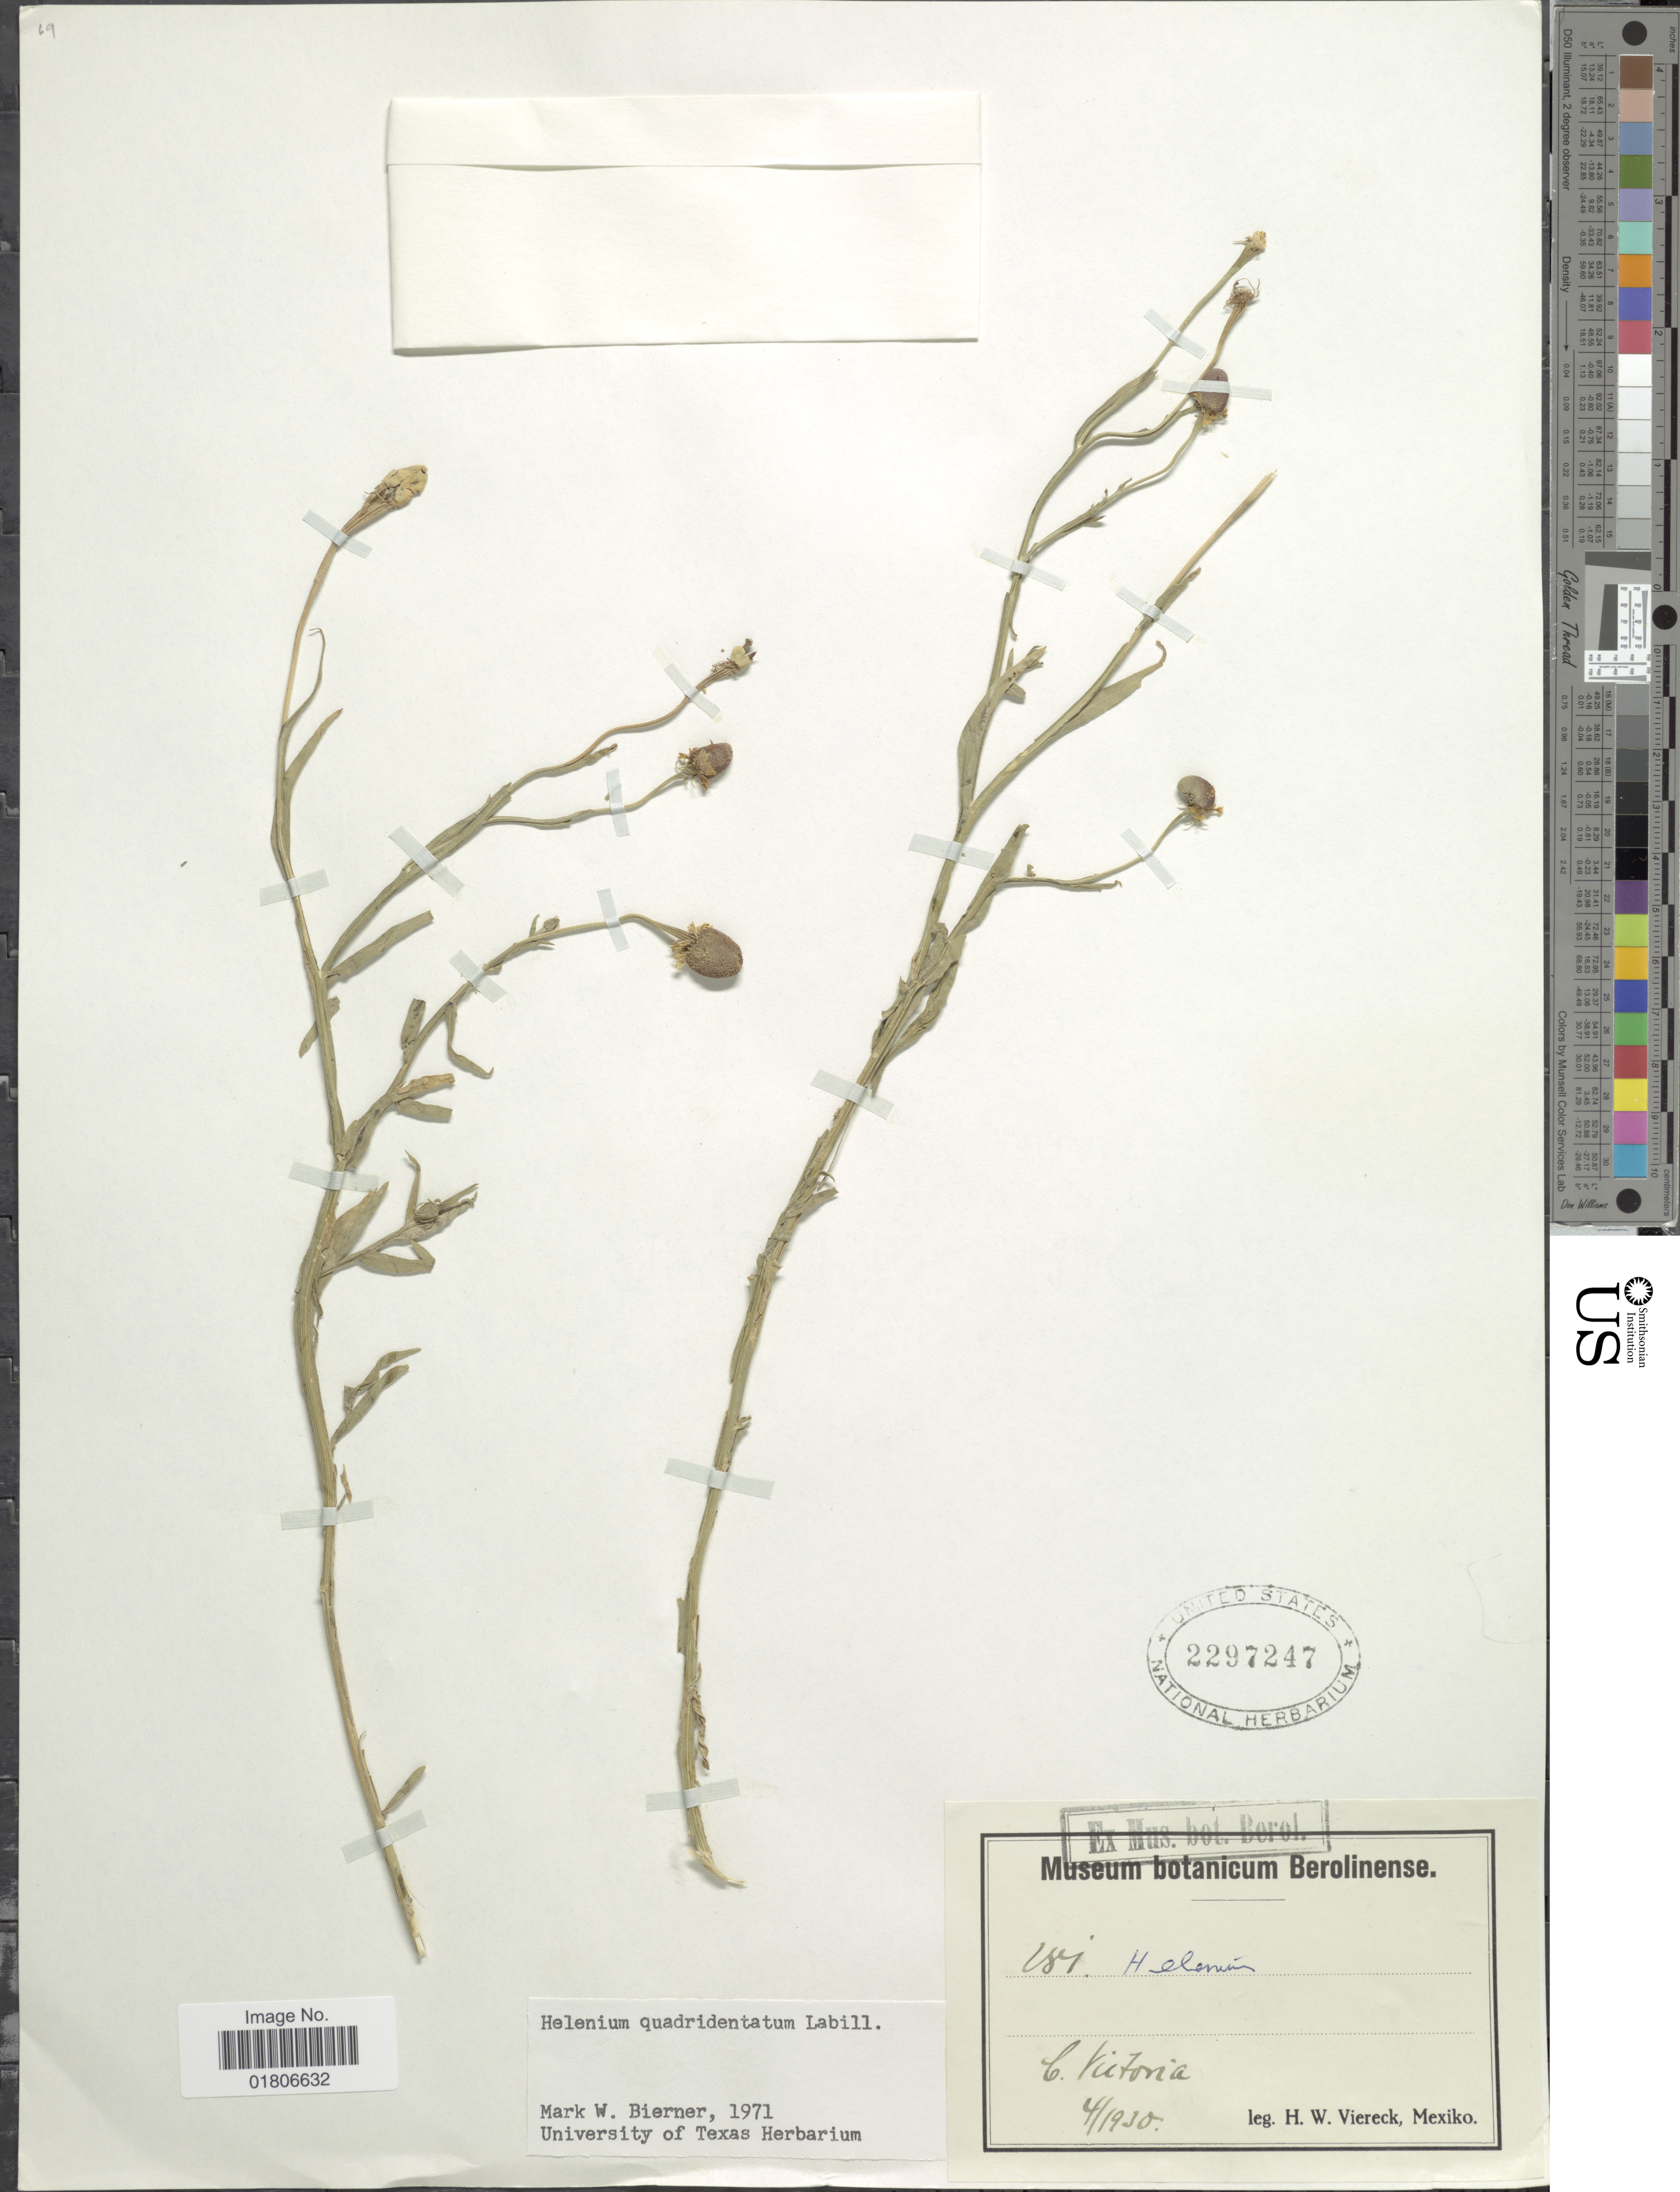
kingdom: Plantae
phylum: Tracheophyta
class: Magnoliopsida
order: Asterales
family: Asteraceae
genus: Helenium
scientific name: Helenium quadridentatum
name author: Labill.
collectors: H. W. Viereck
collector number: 181*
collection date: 1930-04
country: Mexico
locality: C. Victoria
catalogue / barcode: US 2297247